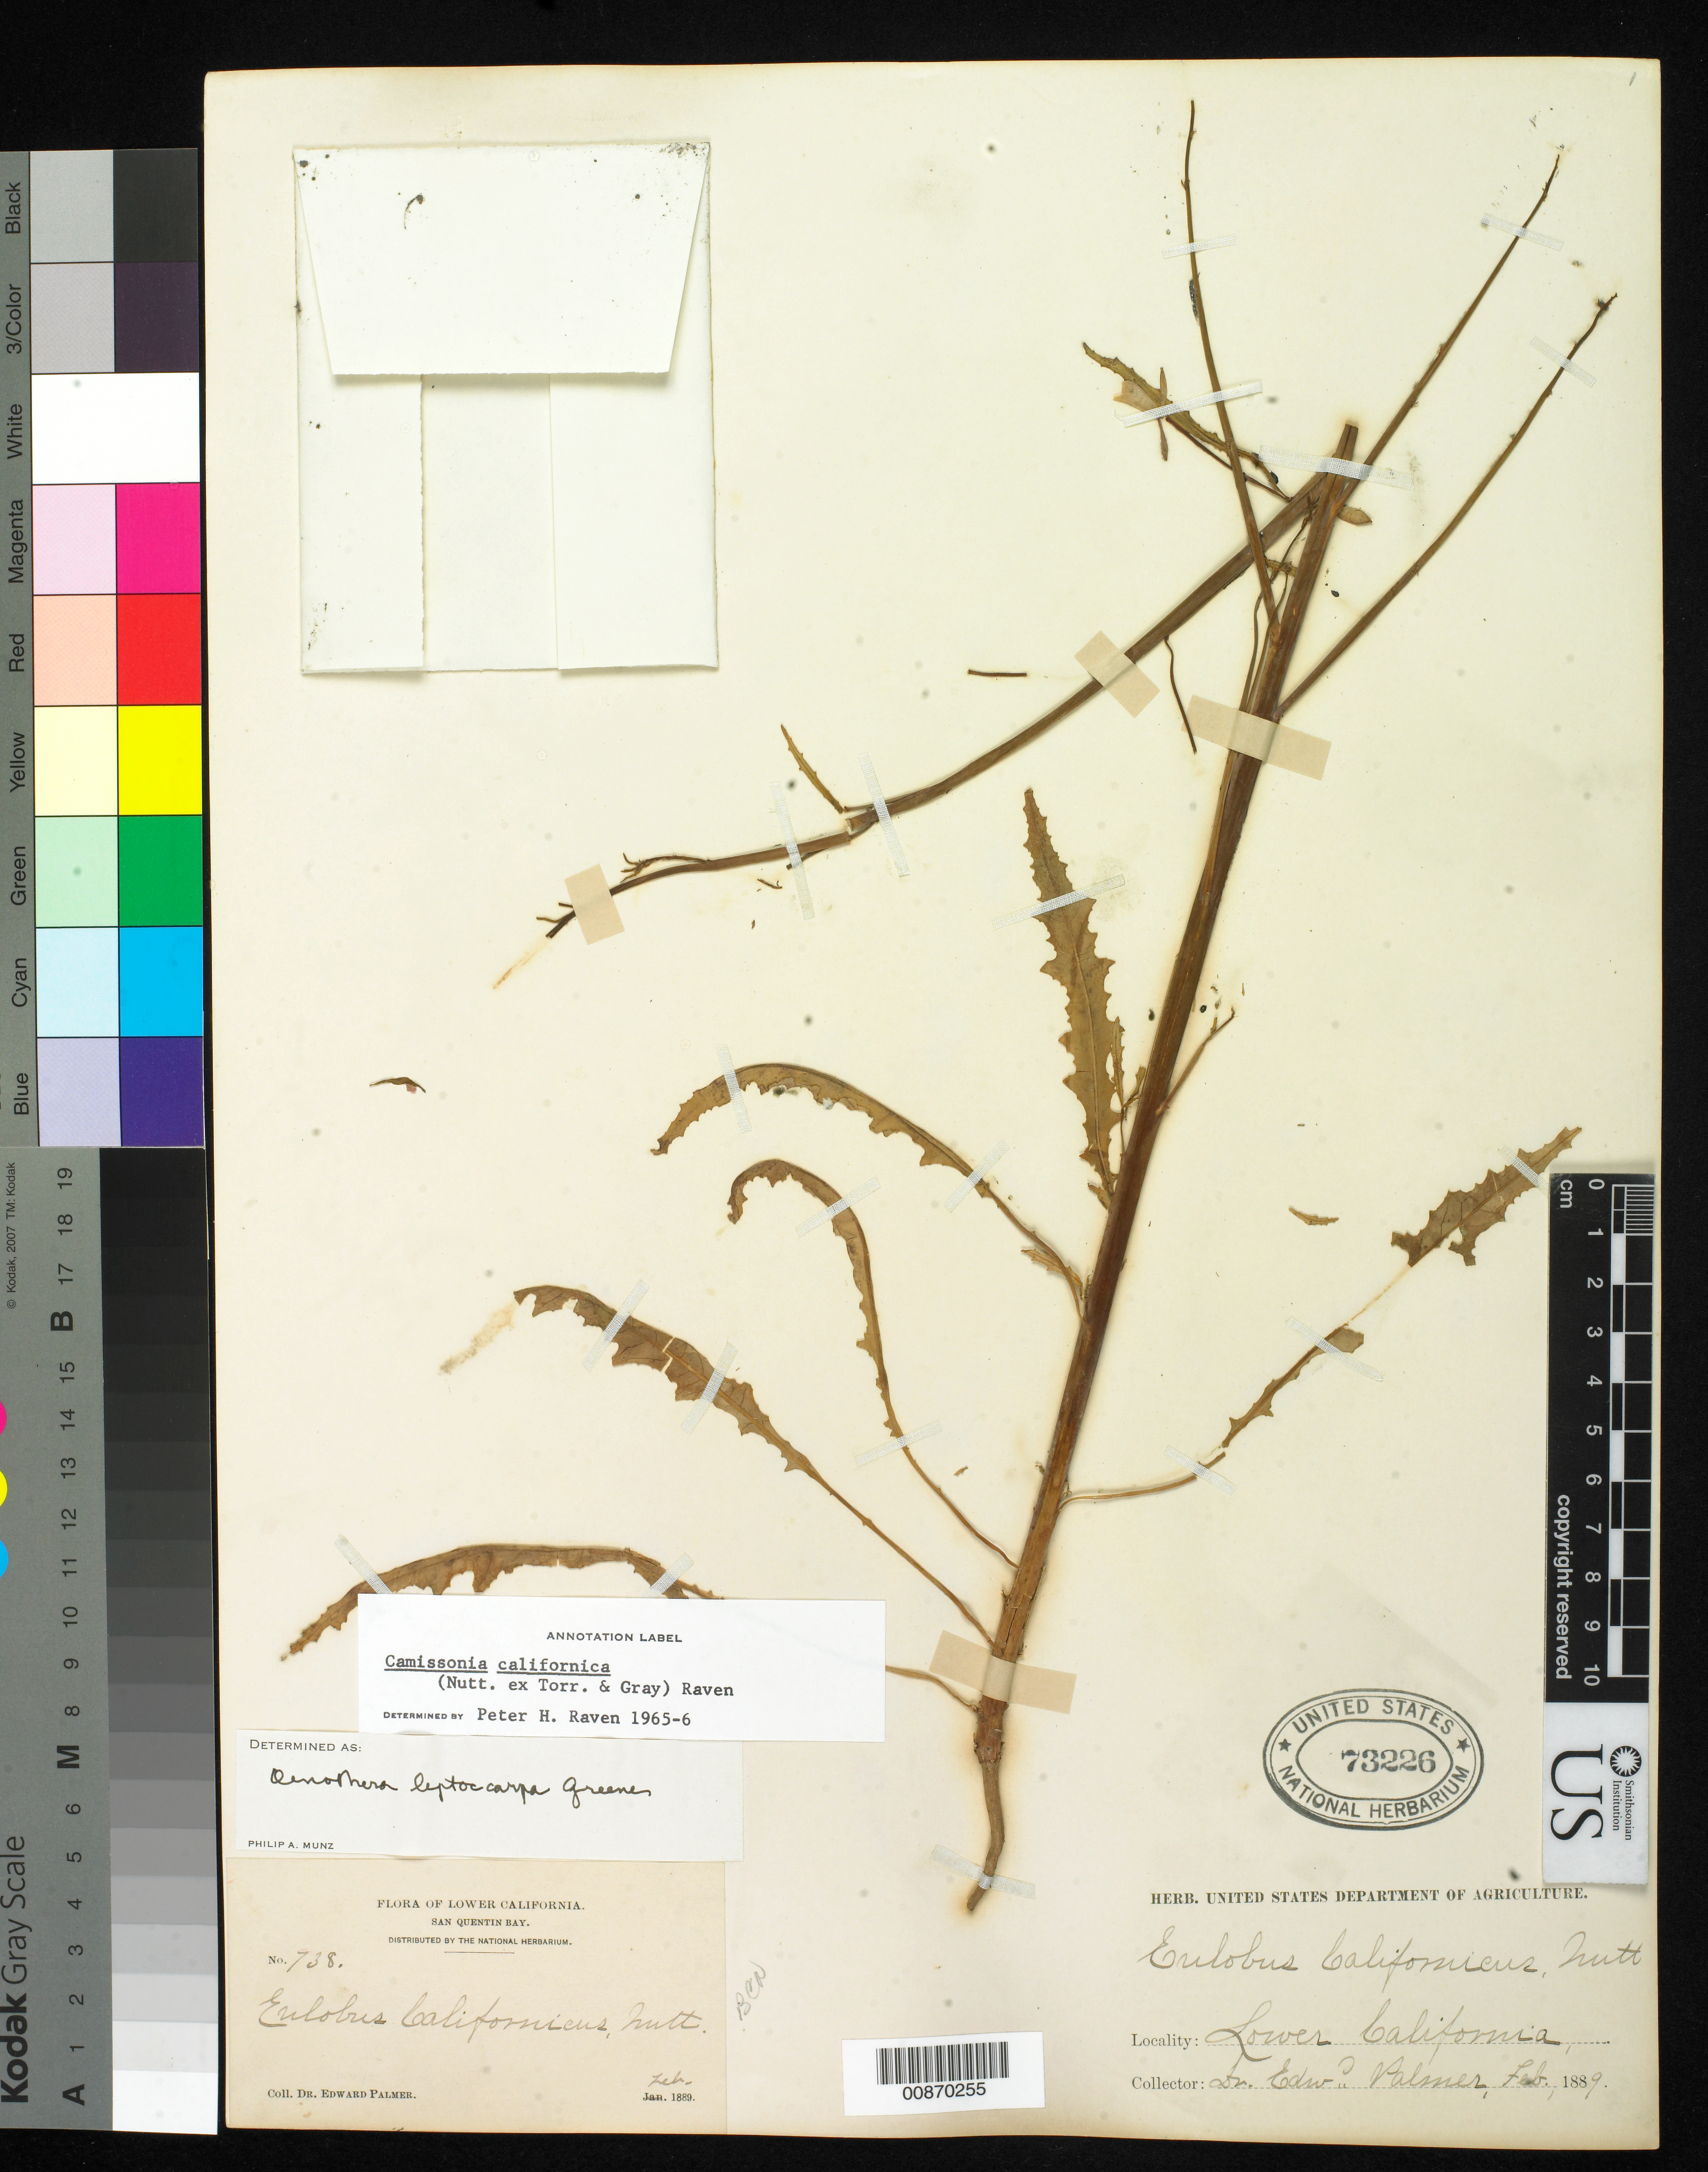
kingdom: Plantae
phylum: Tracheophyta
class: Magnoliopsida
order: Myrtales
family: Onagraceae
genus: Eulobus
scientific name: Eulobus californicus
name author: Nutt. ex Torr. & A. Gray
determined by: Wagner, W. L., (BOT), Smithsonian Institution - National Museum of Natural History (UNITED STATES)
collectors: E. Palmer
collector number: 738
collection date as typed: Feb 1889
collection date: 1889-02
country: Mexico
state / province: Baja California Norte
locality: San Quentin Bay, Baja California.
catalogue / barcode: US 73226